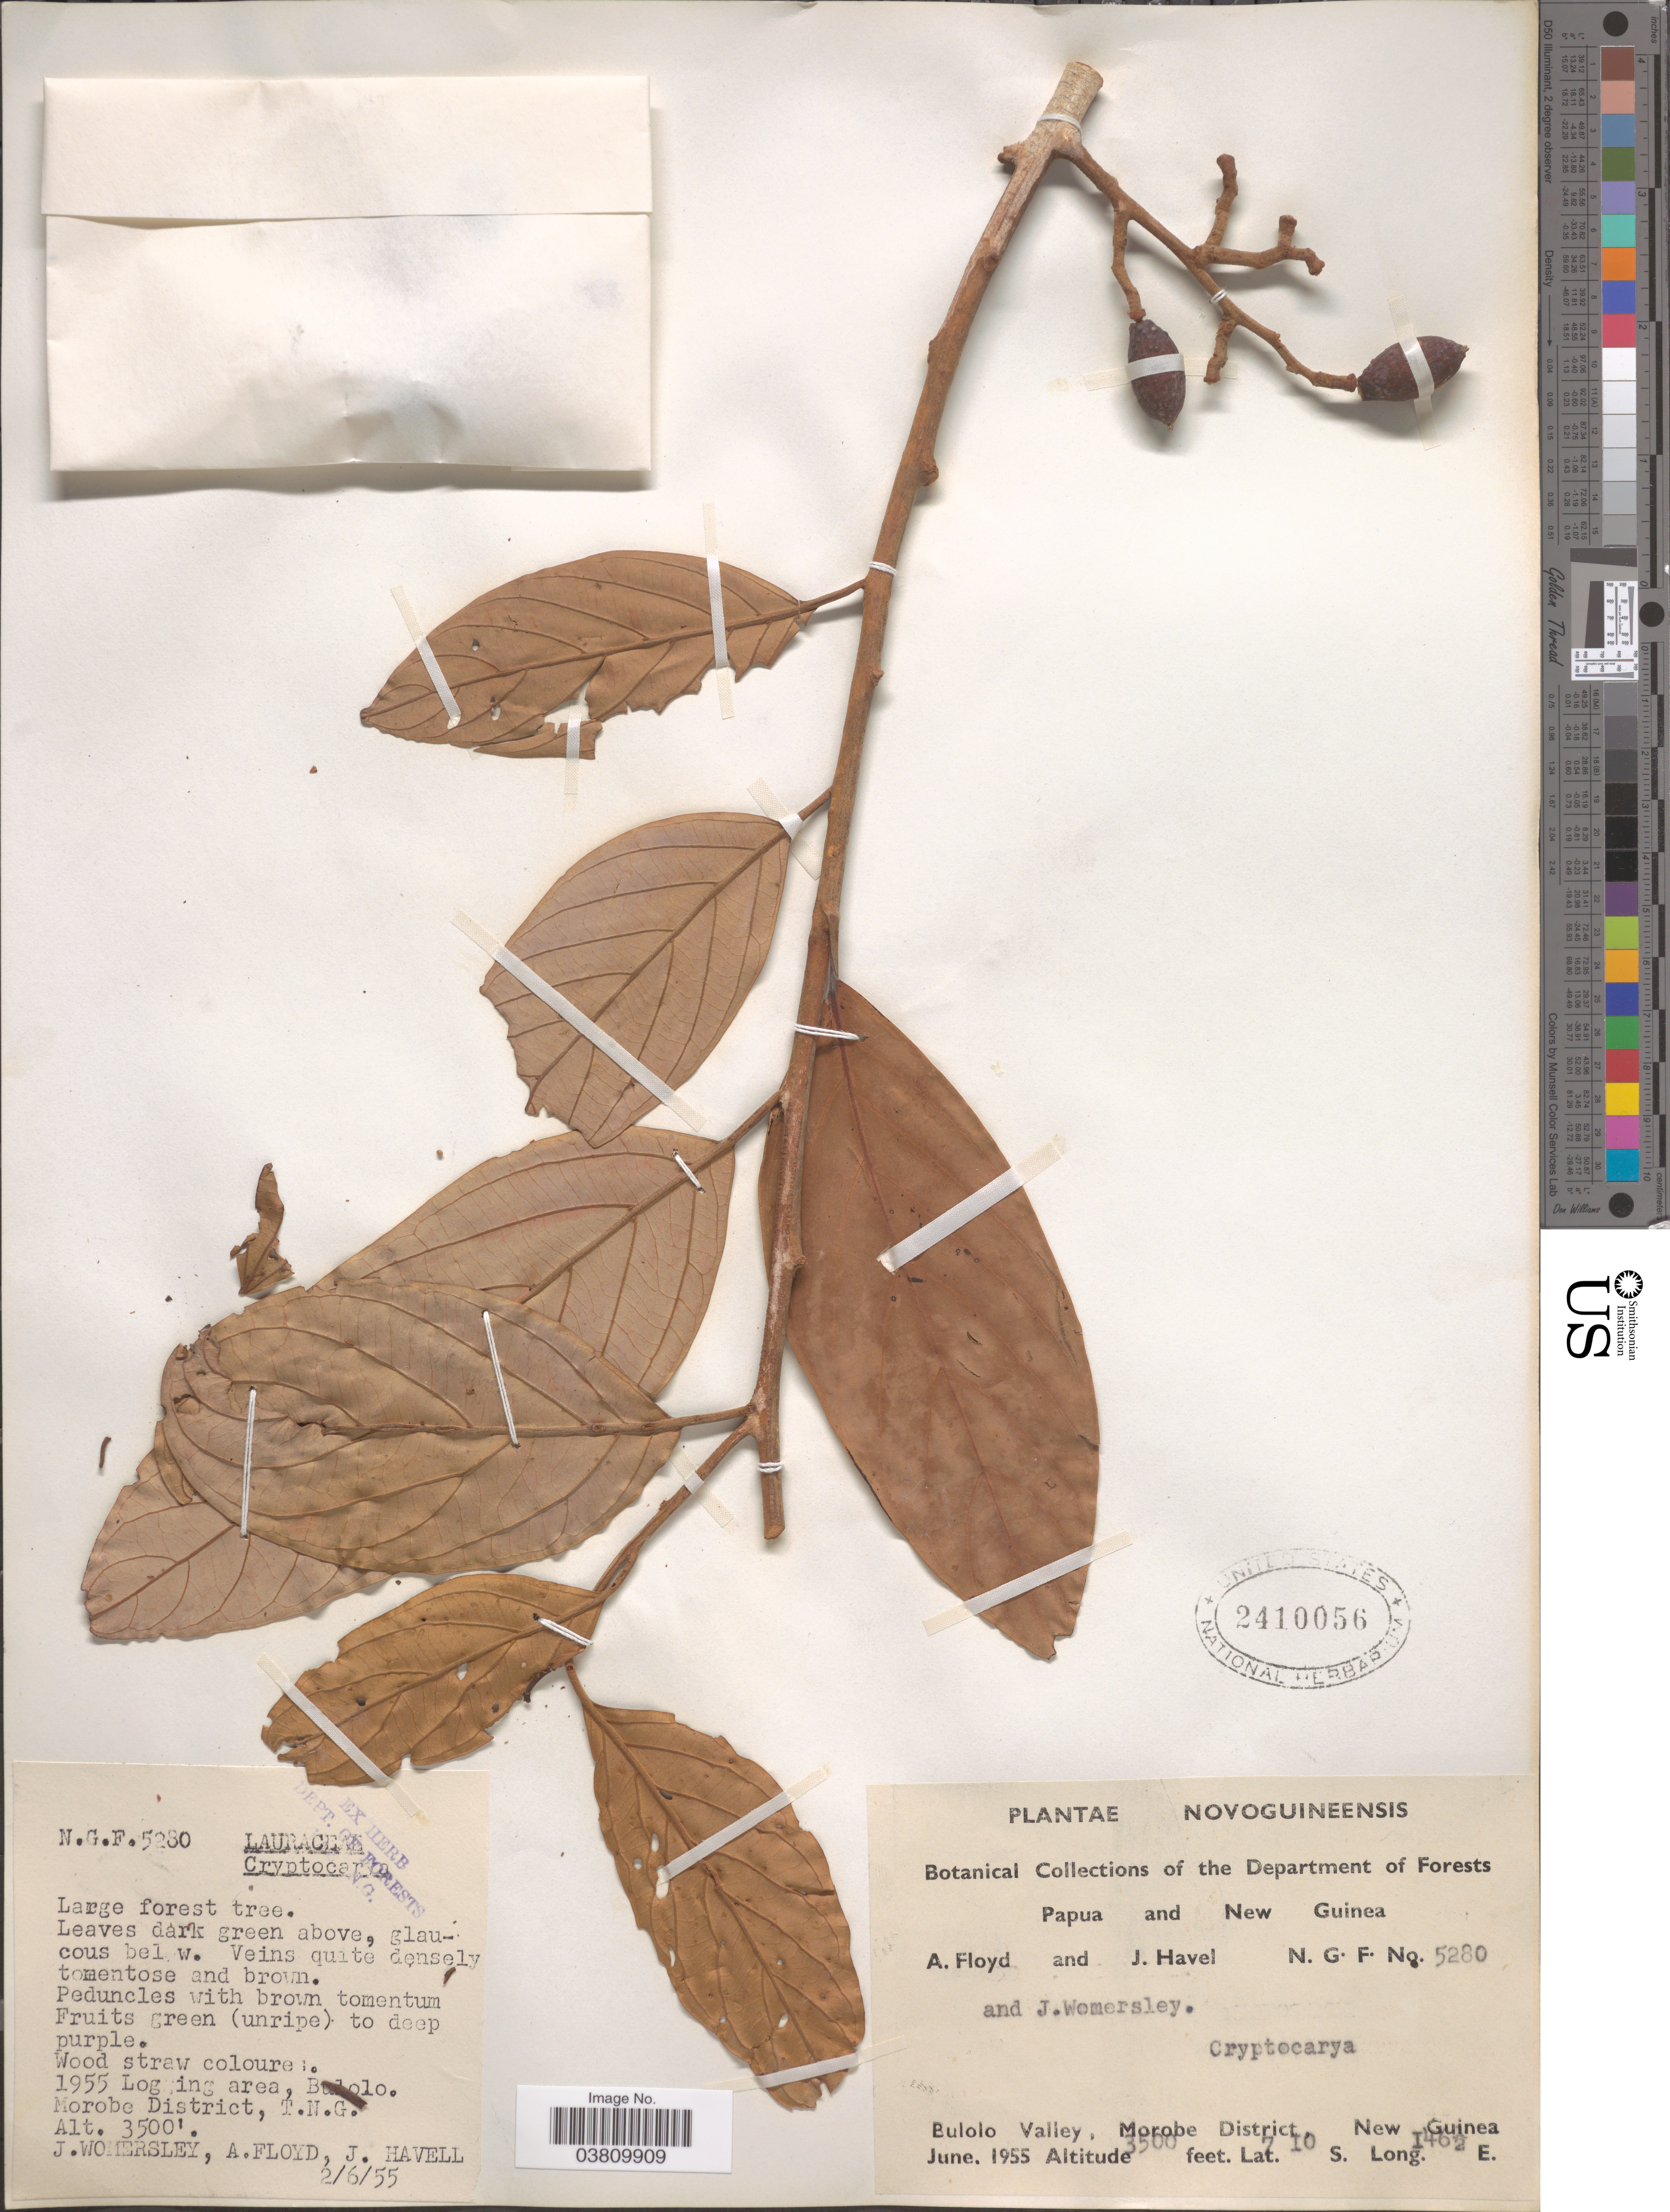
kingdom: Plantae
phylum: Tracheophyta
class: Magnoliopsida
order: Laurales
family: Lauraceae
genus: Cryptocarya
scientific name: Cryptocarya sp.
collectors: J. S. Womersley, A. Floyd & J. Havel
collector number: NGF 5280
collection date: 1955-06-02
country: Papua New Guinea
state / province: Morobe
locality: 1955 Logging area, Bulolo Valley, Morobe District, New Guinea.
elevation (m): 1067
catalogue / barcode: US 2410056